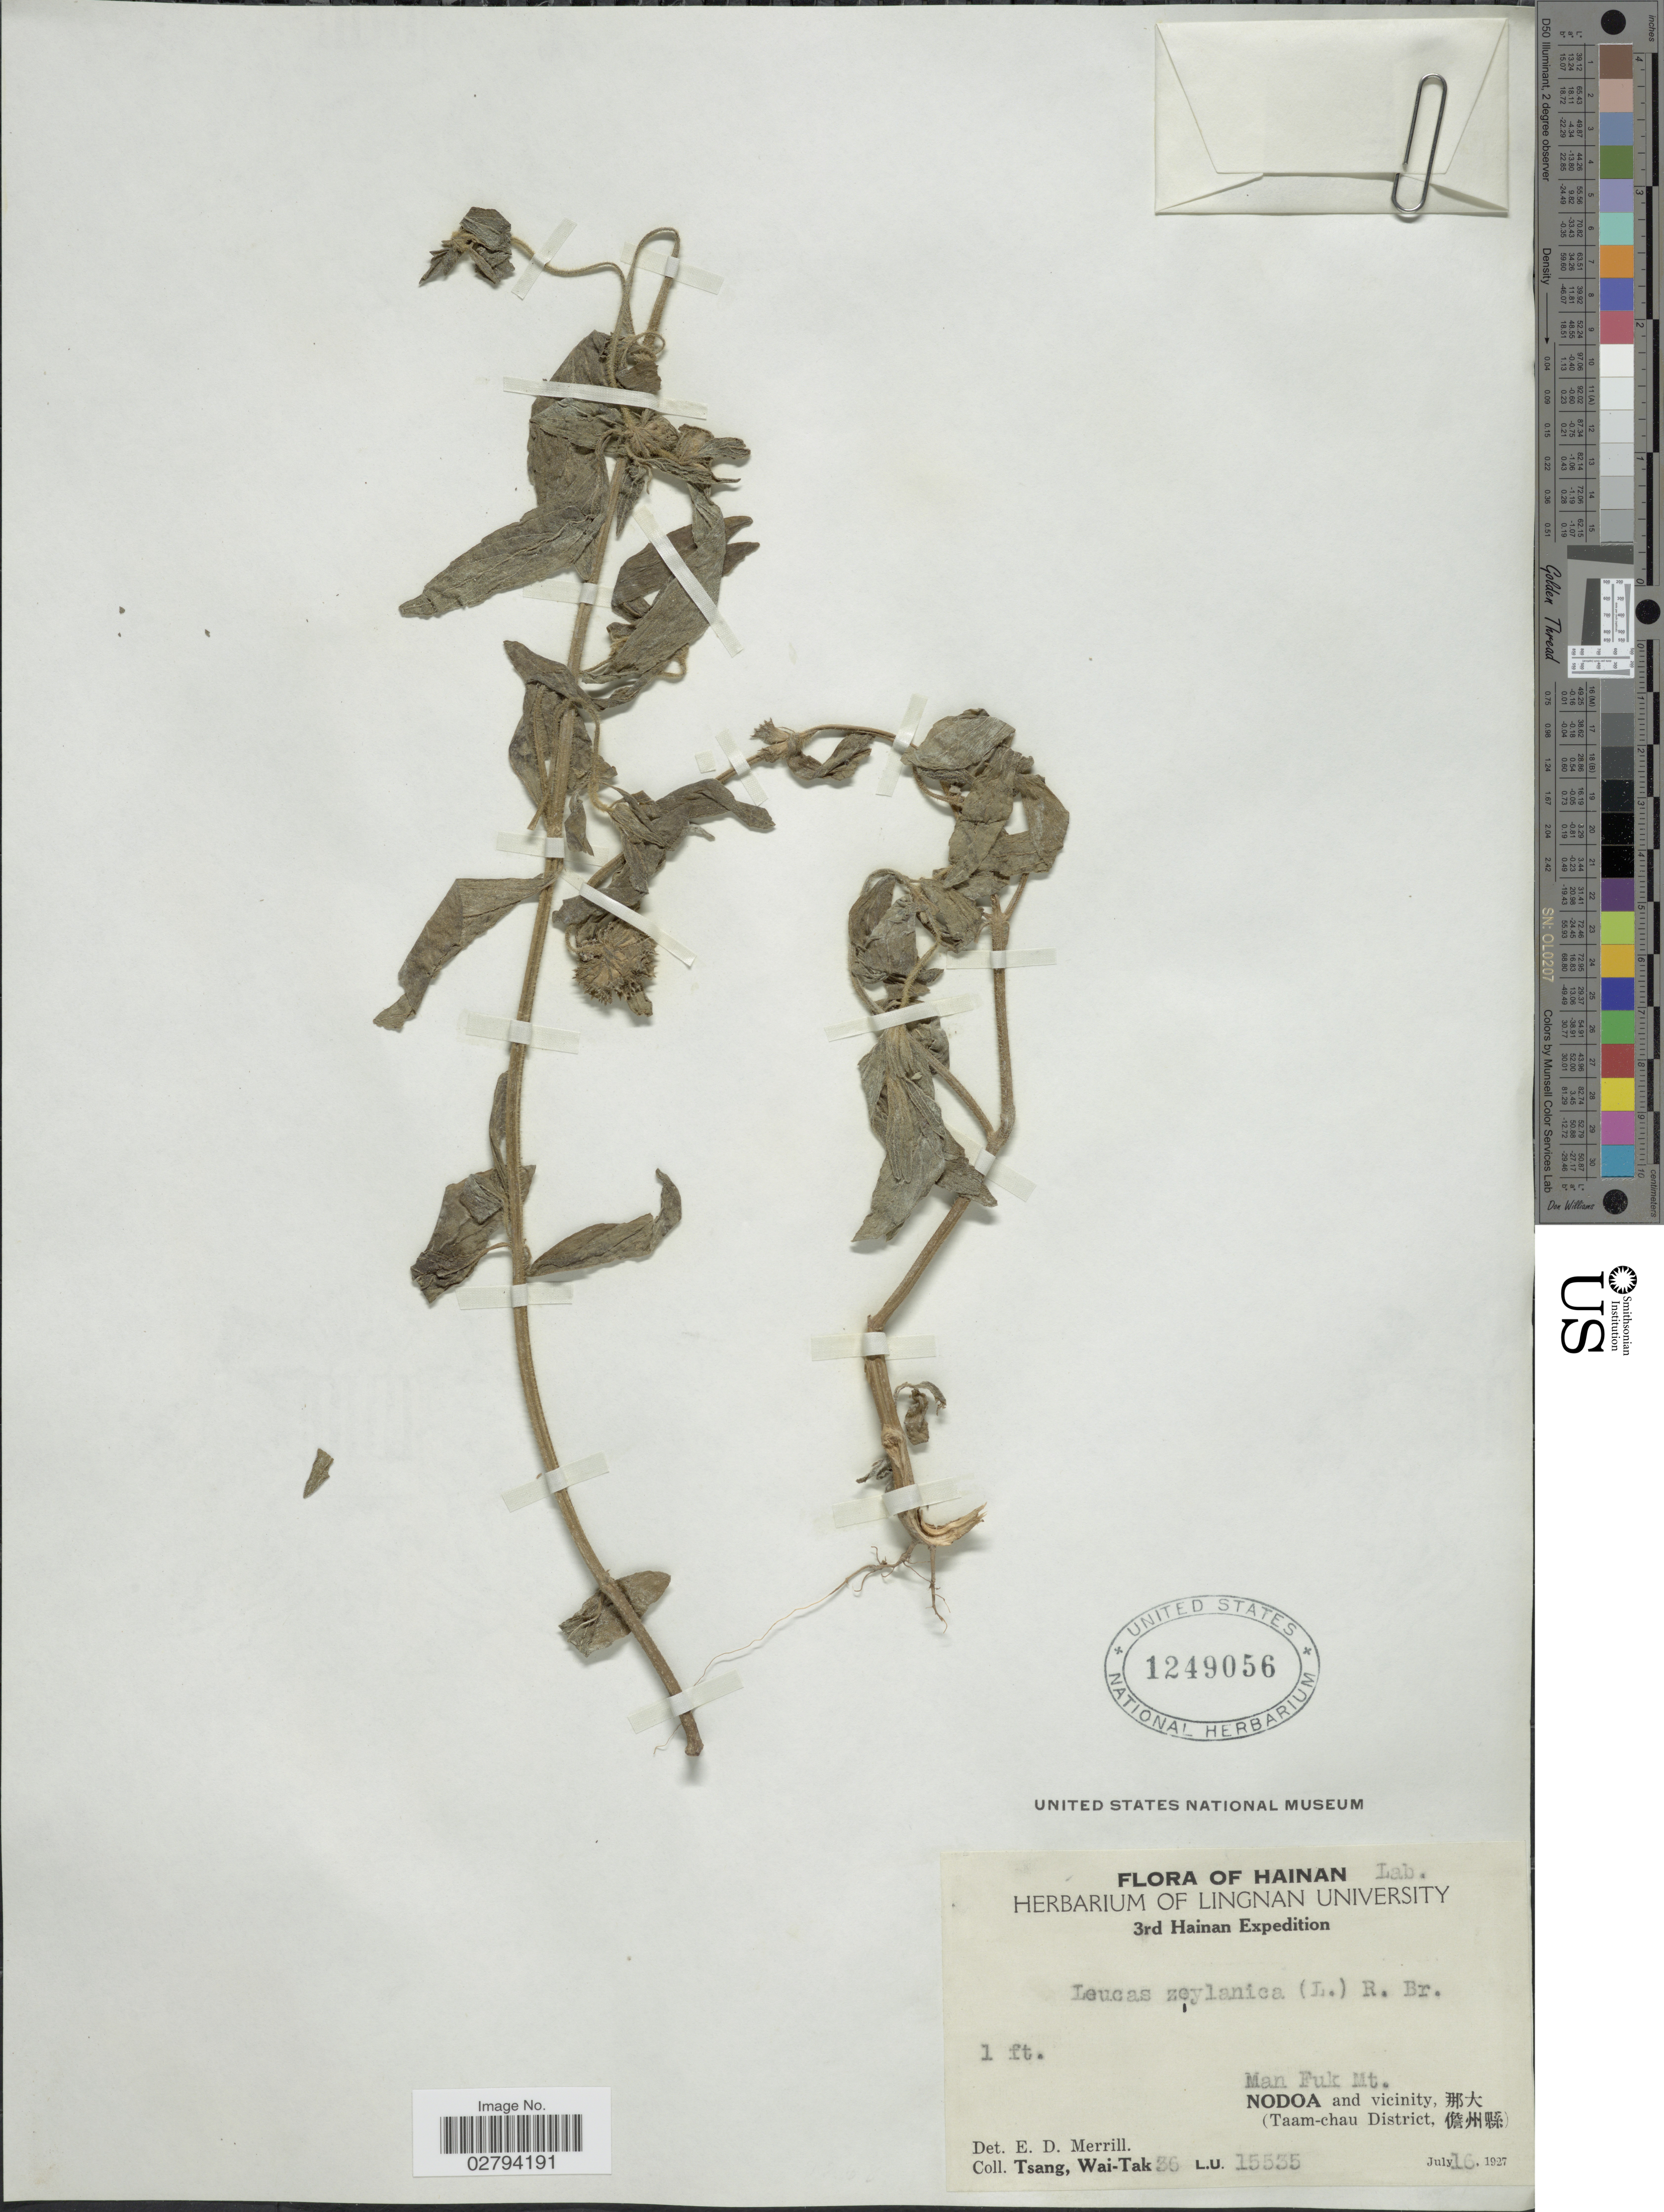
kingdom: Plantae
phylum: Tracheophyta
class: Magnoliopsida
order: Lamiales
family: Lamiaceae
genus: Leucas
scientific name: Leucas zeylanica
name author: (L.) W.T. Aiton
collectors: W. T. Tsang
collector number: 36 L.U. 15535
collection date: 1927-07-16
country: China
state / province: Hainan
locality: Man Fuk Mt., Nodoa and vicinity (Taam-chau District)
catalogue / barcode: US 1249056